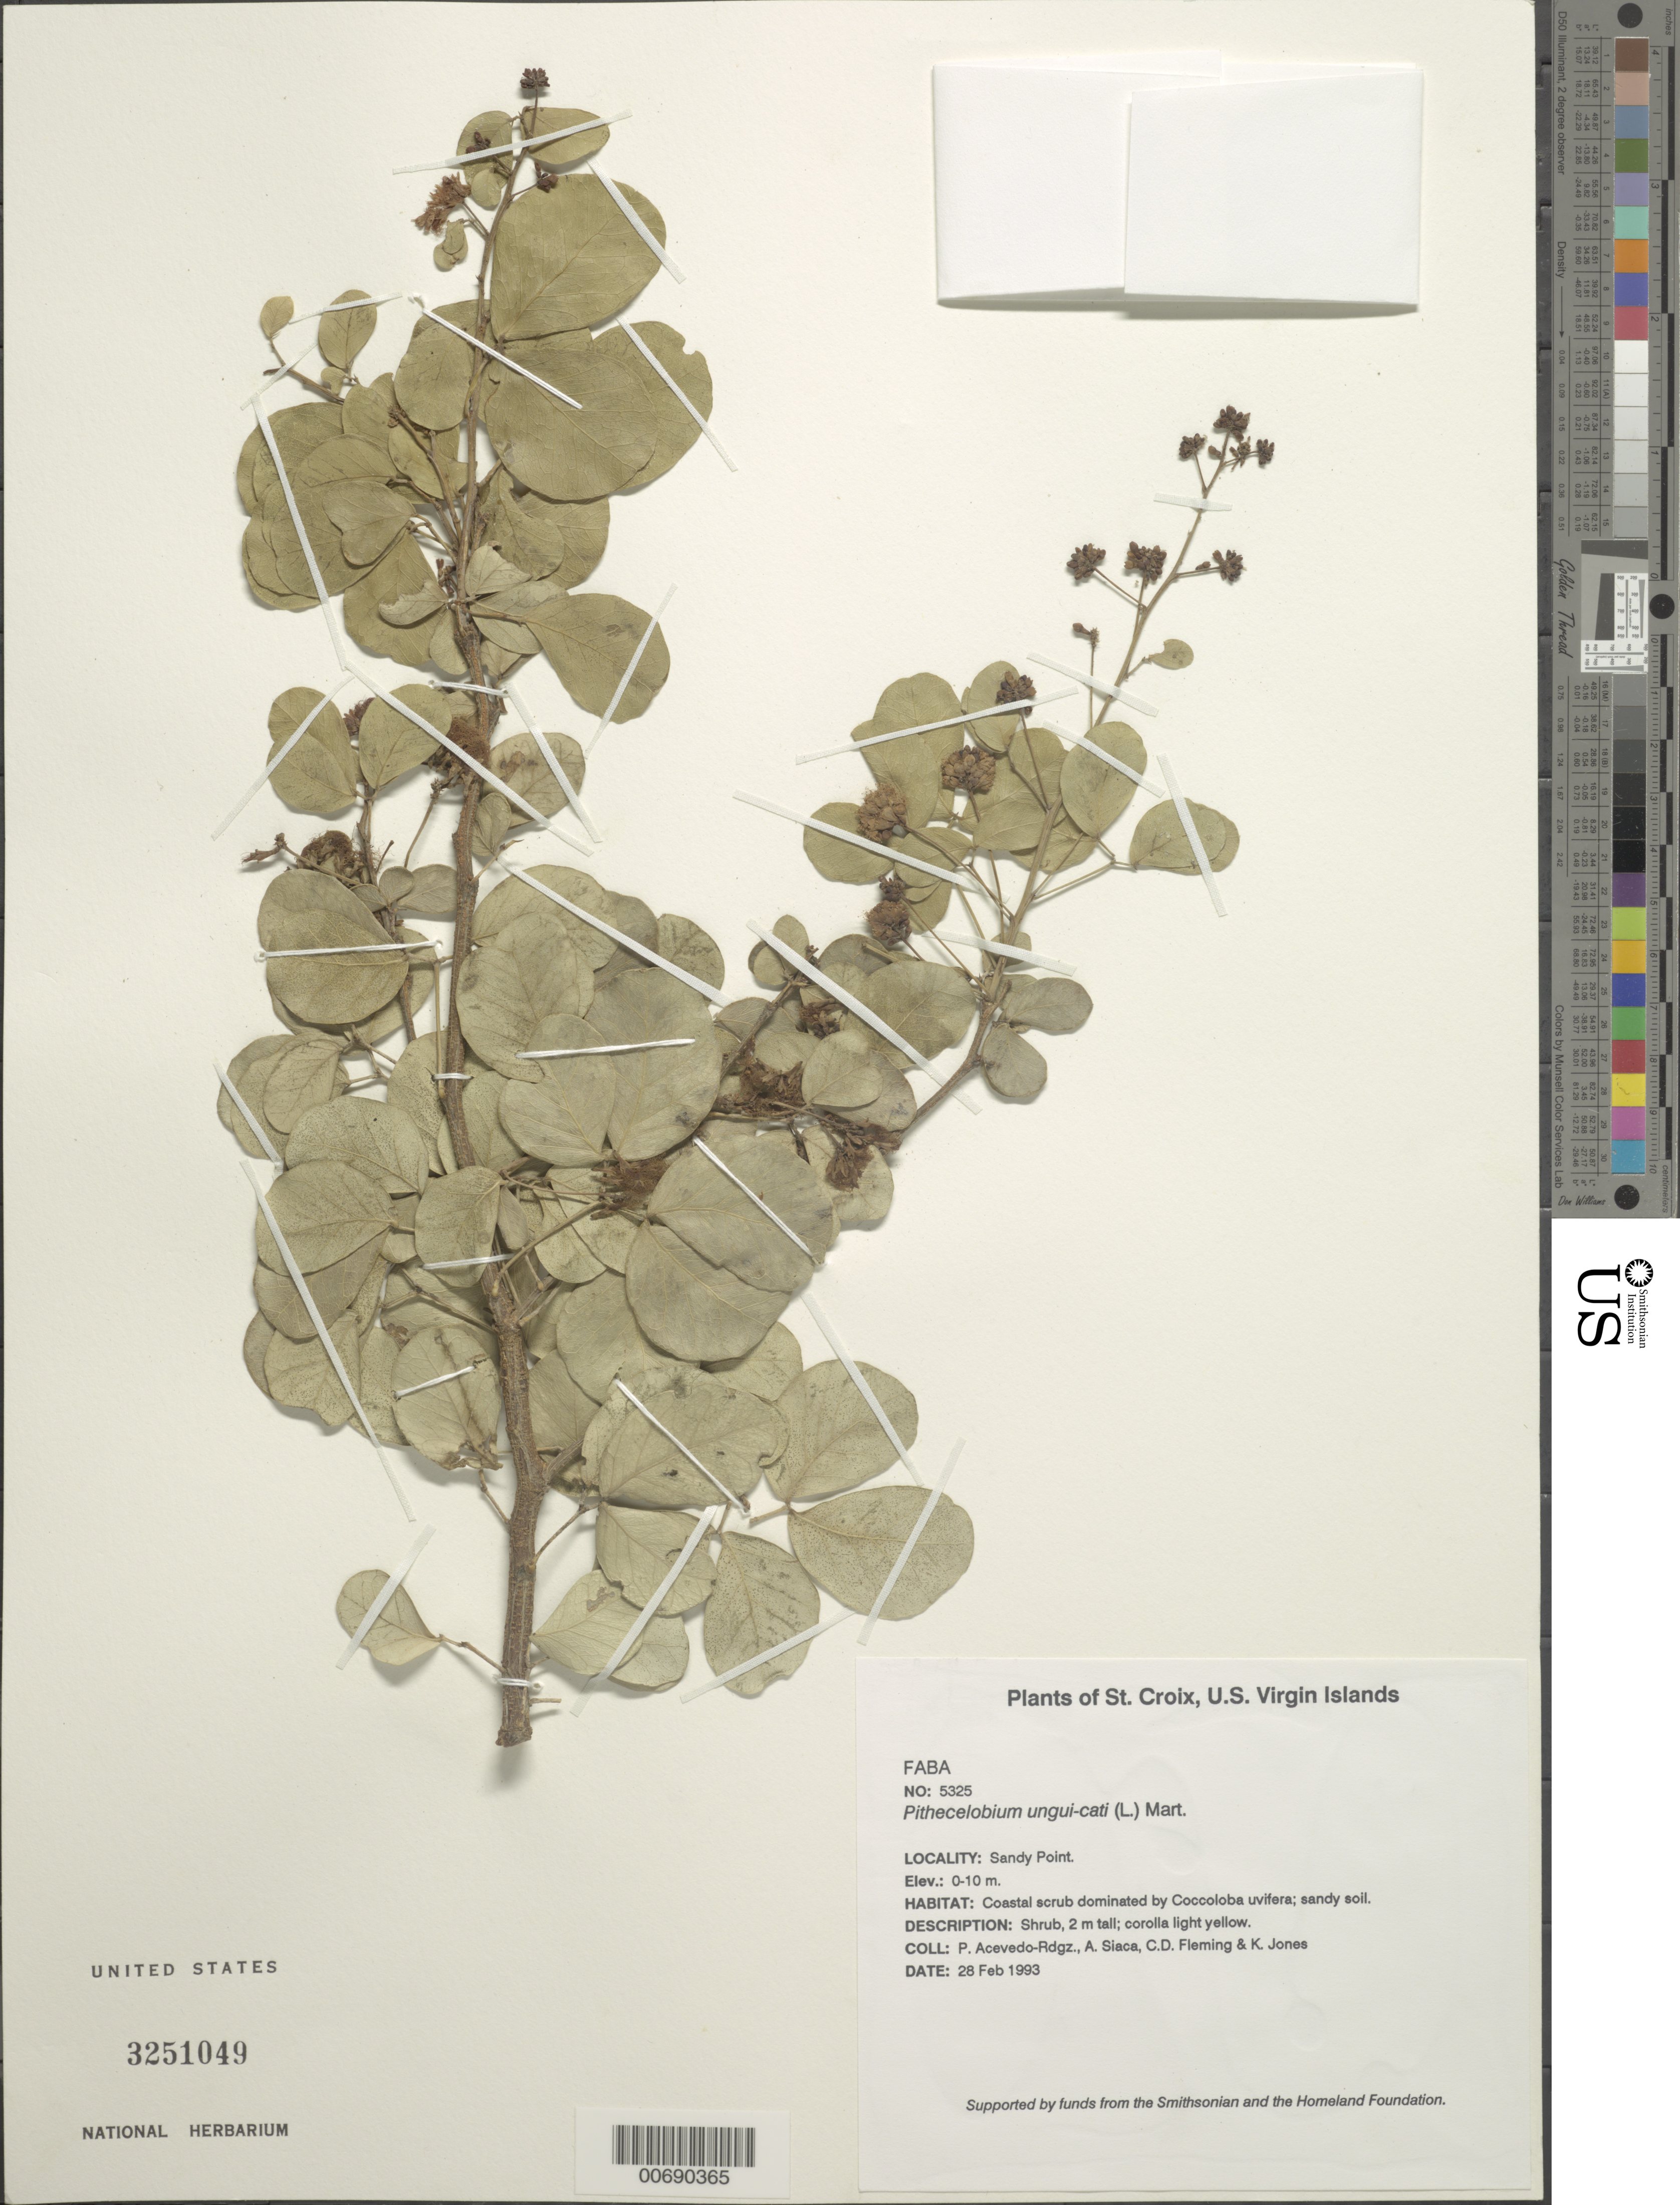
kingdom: Plantae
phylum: Tracheophyta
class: Magnoliopsida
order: Fabales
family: Fabaceae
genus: Pithecellobium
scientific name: Pithecellobium unguis-cati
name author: (L.) Benth.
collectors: P. Acevedo-Rodr., A. Siaca, C. Fleming & K. Jones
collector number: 5325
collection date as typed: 28 Feb 1993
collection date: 1993-02-28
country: U.S. Virgin Islands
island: St. Croix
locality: Sandy Point.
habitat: Coastal scrub dominated by Coccoloba uvifera; sandy soil.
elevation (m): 0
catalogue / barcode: US 3251049